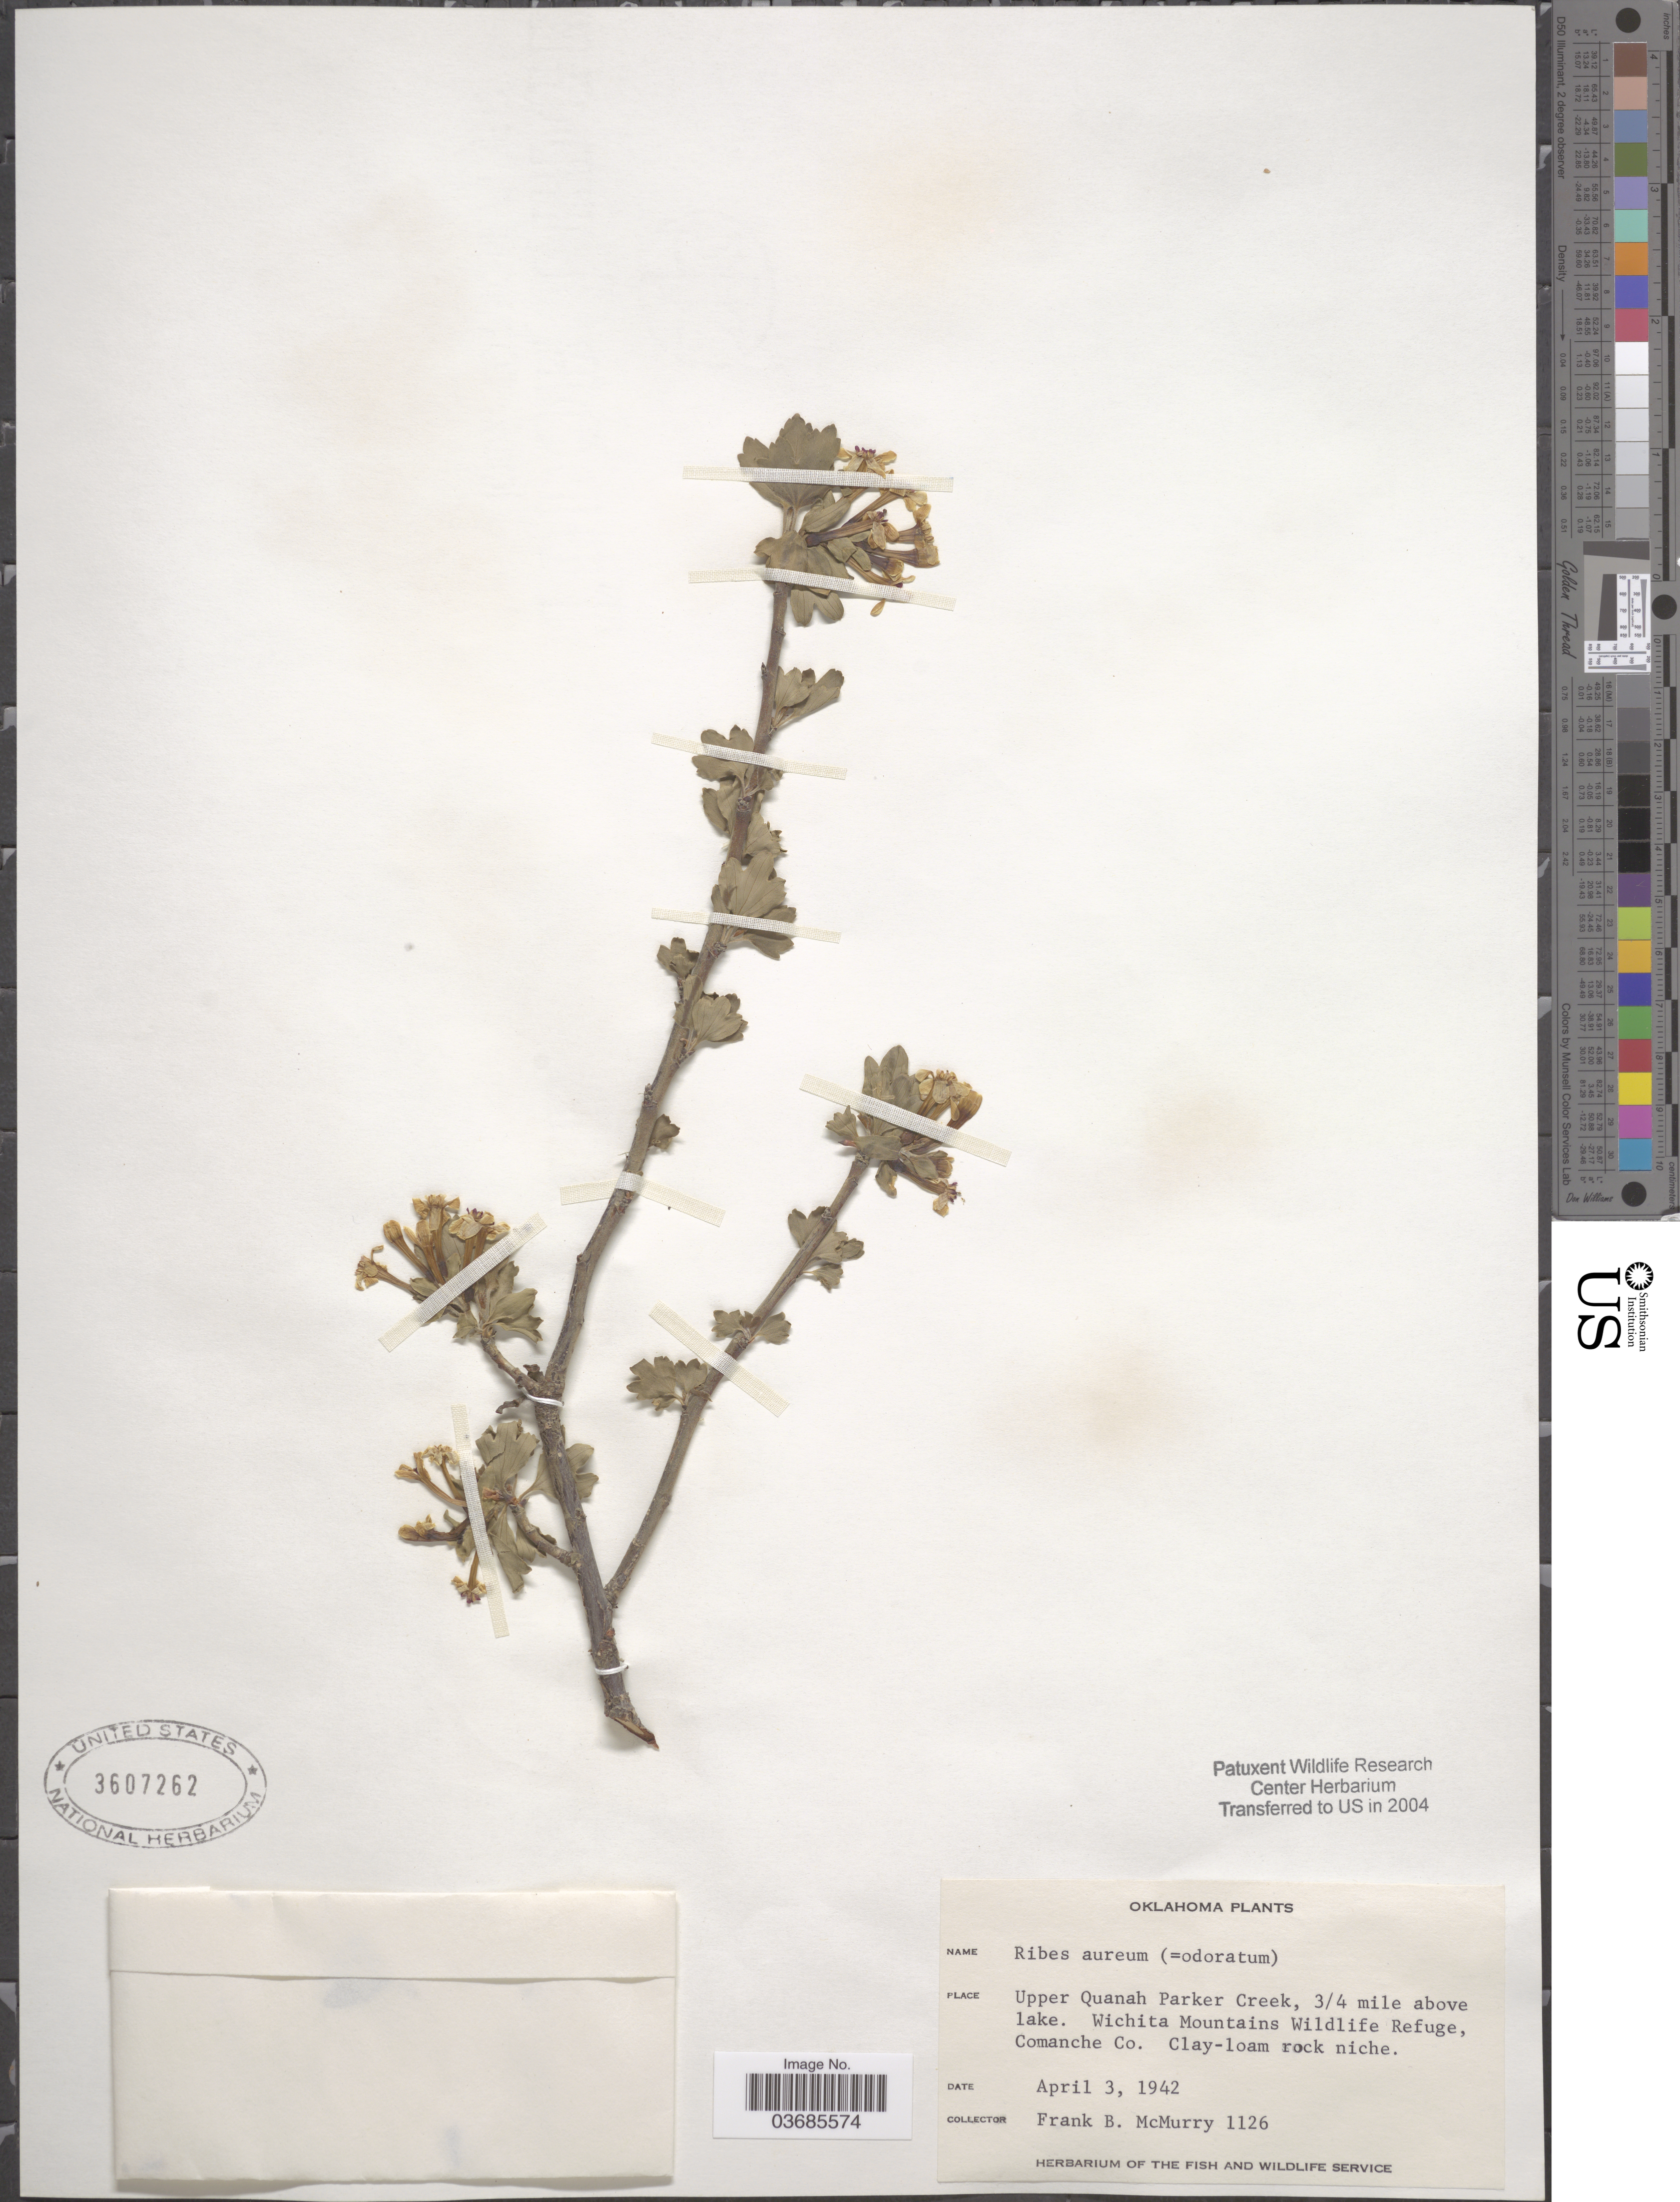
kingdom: Plantae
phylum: Tracheophyta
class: Magnoliopsida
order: Saxifragales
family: Grossulariaceae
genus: Ribes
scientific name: Ribes aureum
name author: Pursh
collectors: F. B. McMurry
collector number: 1126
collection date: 1942-04-03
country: United States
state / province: Oklahoma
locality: Upper Quanah Parker Creek, 3/4 mile above lake. Wichita Mountains Wildlife Refuge, Comanche Co.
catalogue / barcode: US 3607262